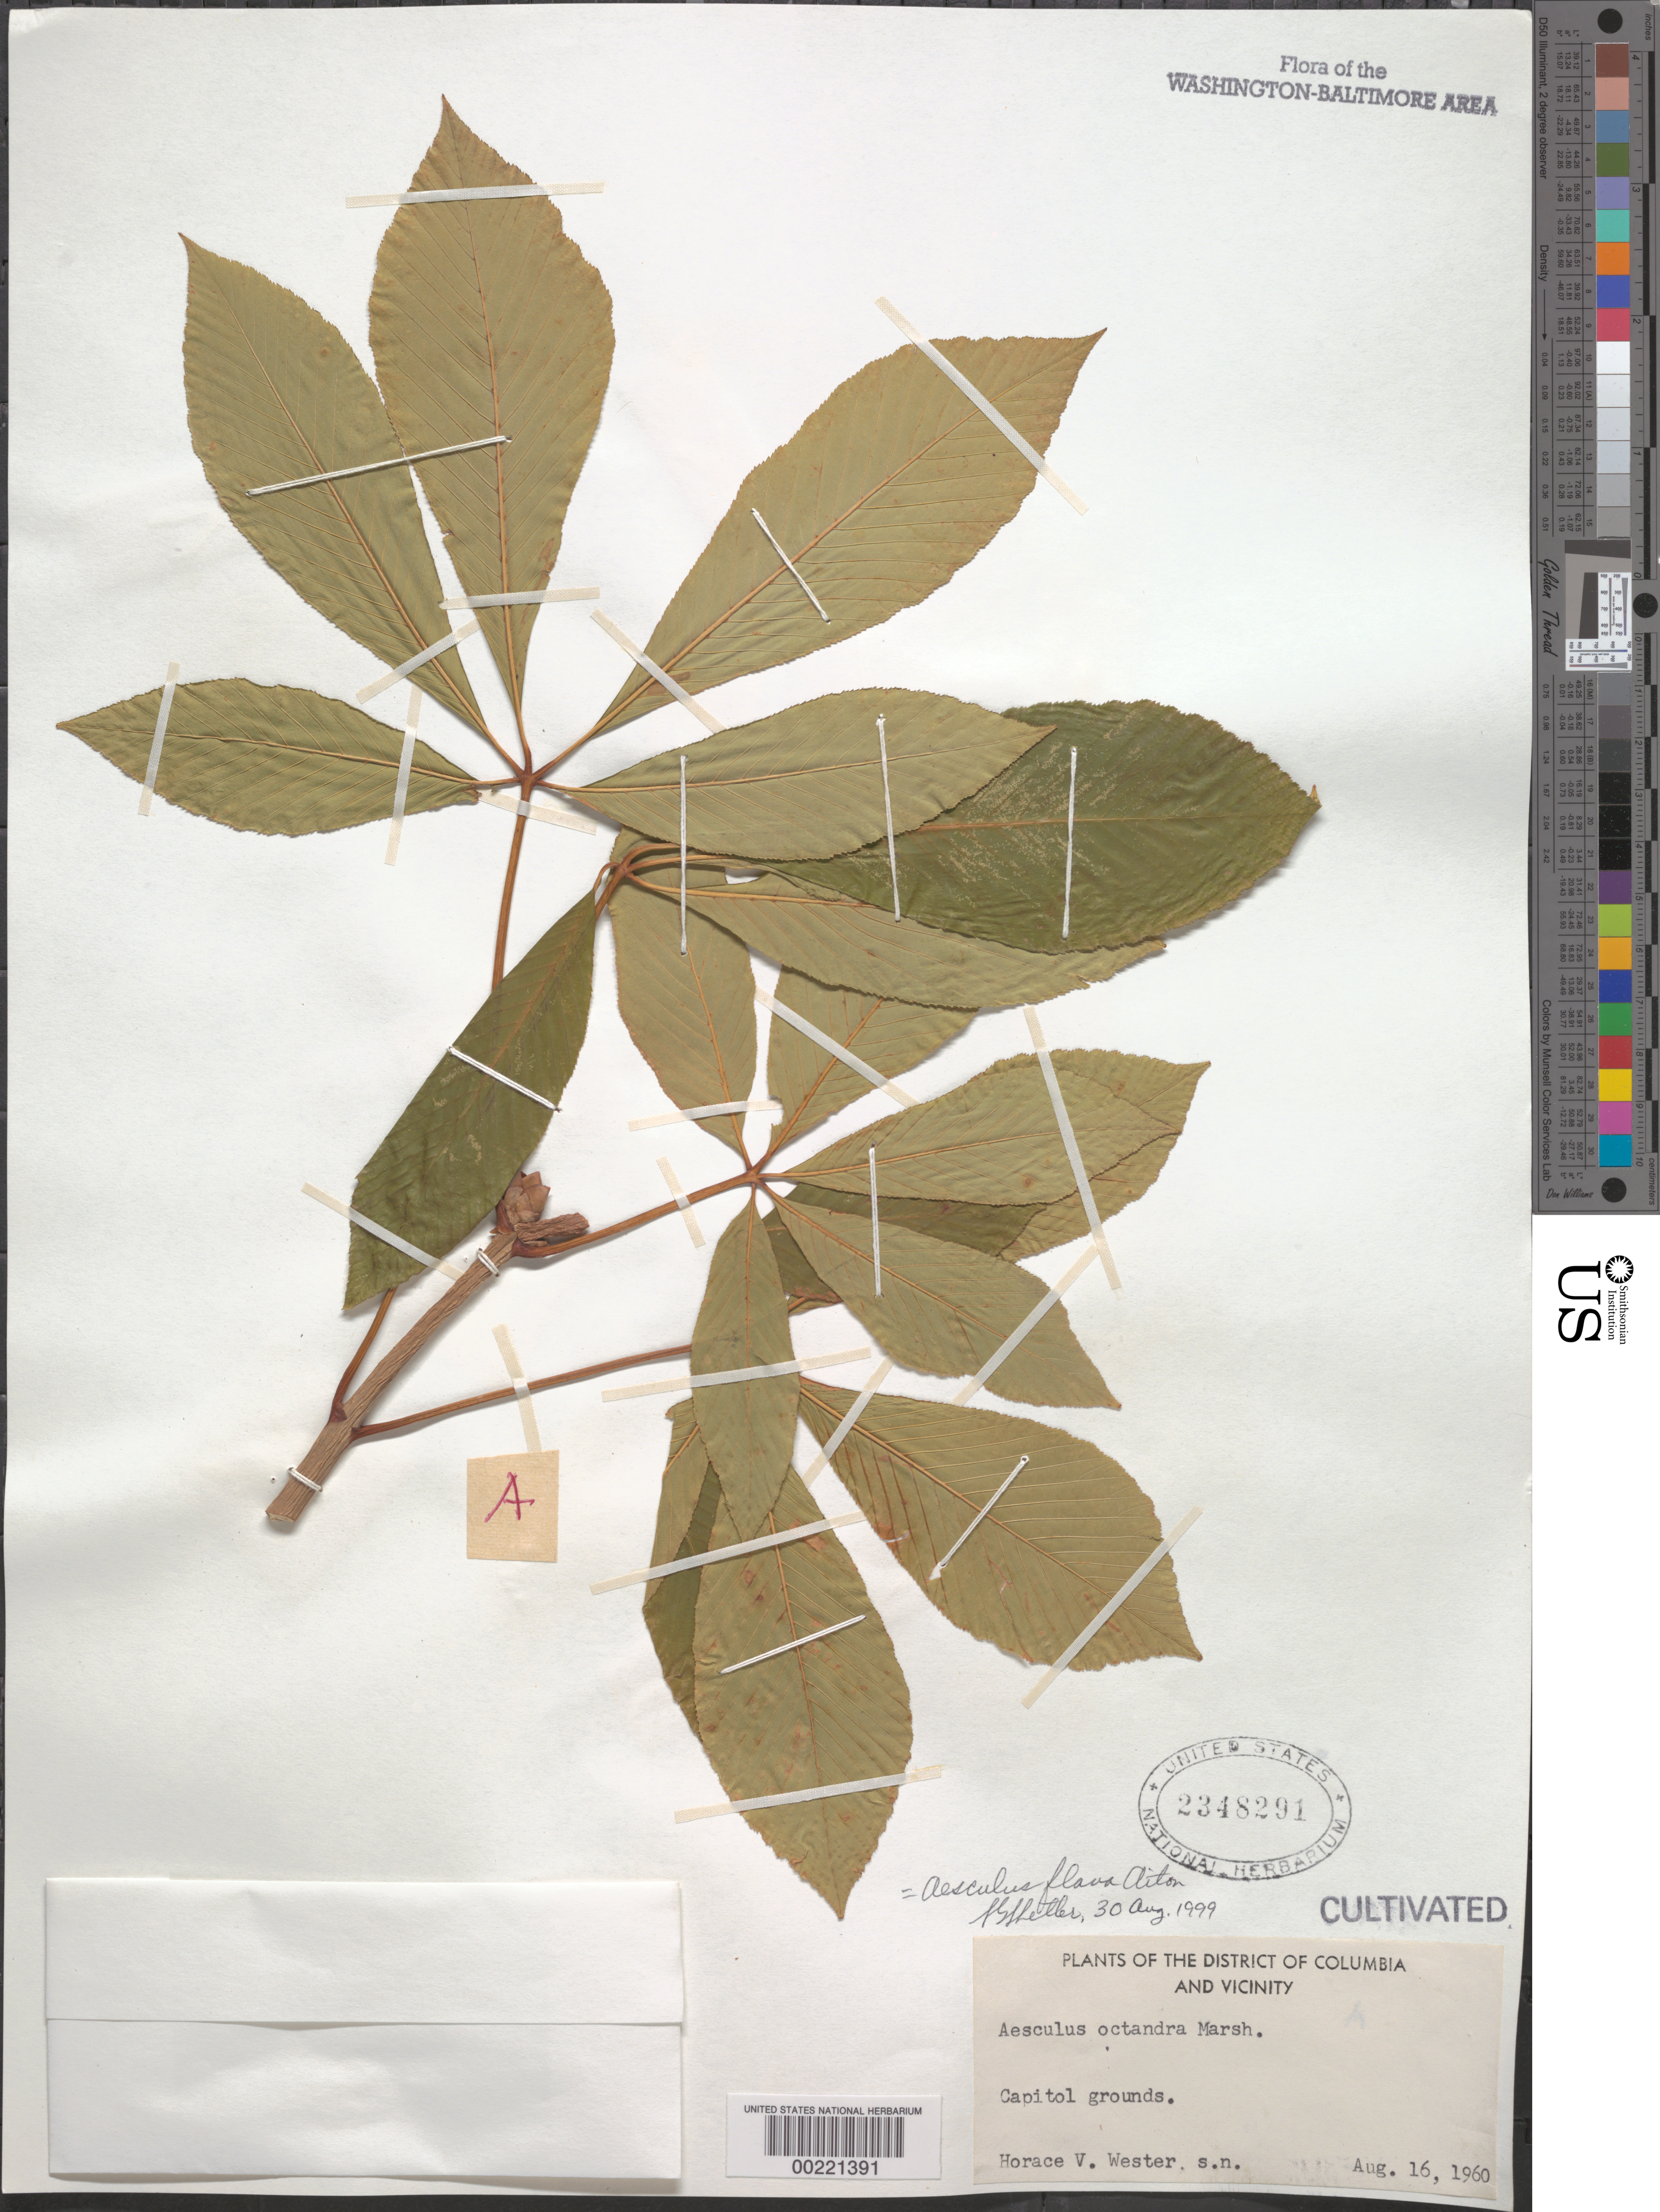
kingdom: Plantae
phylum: Tracheophyta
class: Magnoliopsida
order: Sapindales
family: Sapindaceae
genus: Aesculus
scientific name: Aesculus flava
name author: Sol.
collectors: H. V. Webster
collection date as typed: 16 Aug 1960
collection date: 1960-08-16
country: United States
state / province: District of Columbia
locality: Capitol grounds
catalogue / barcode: US 2348291